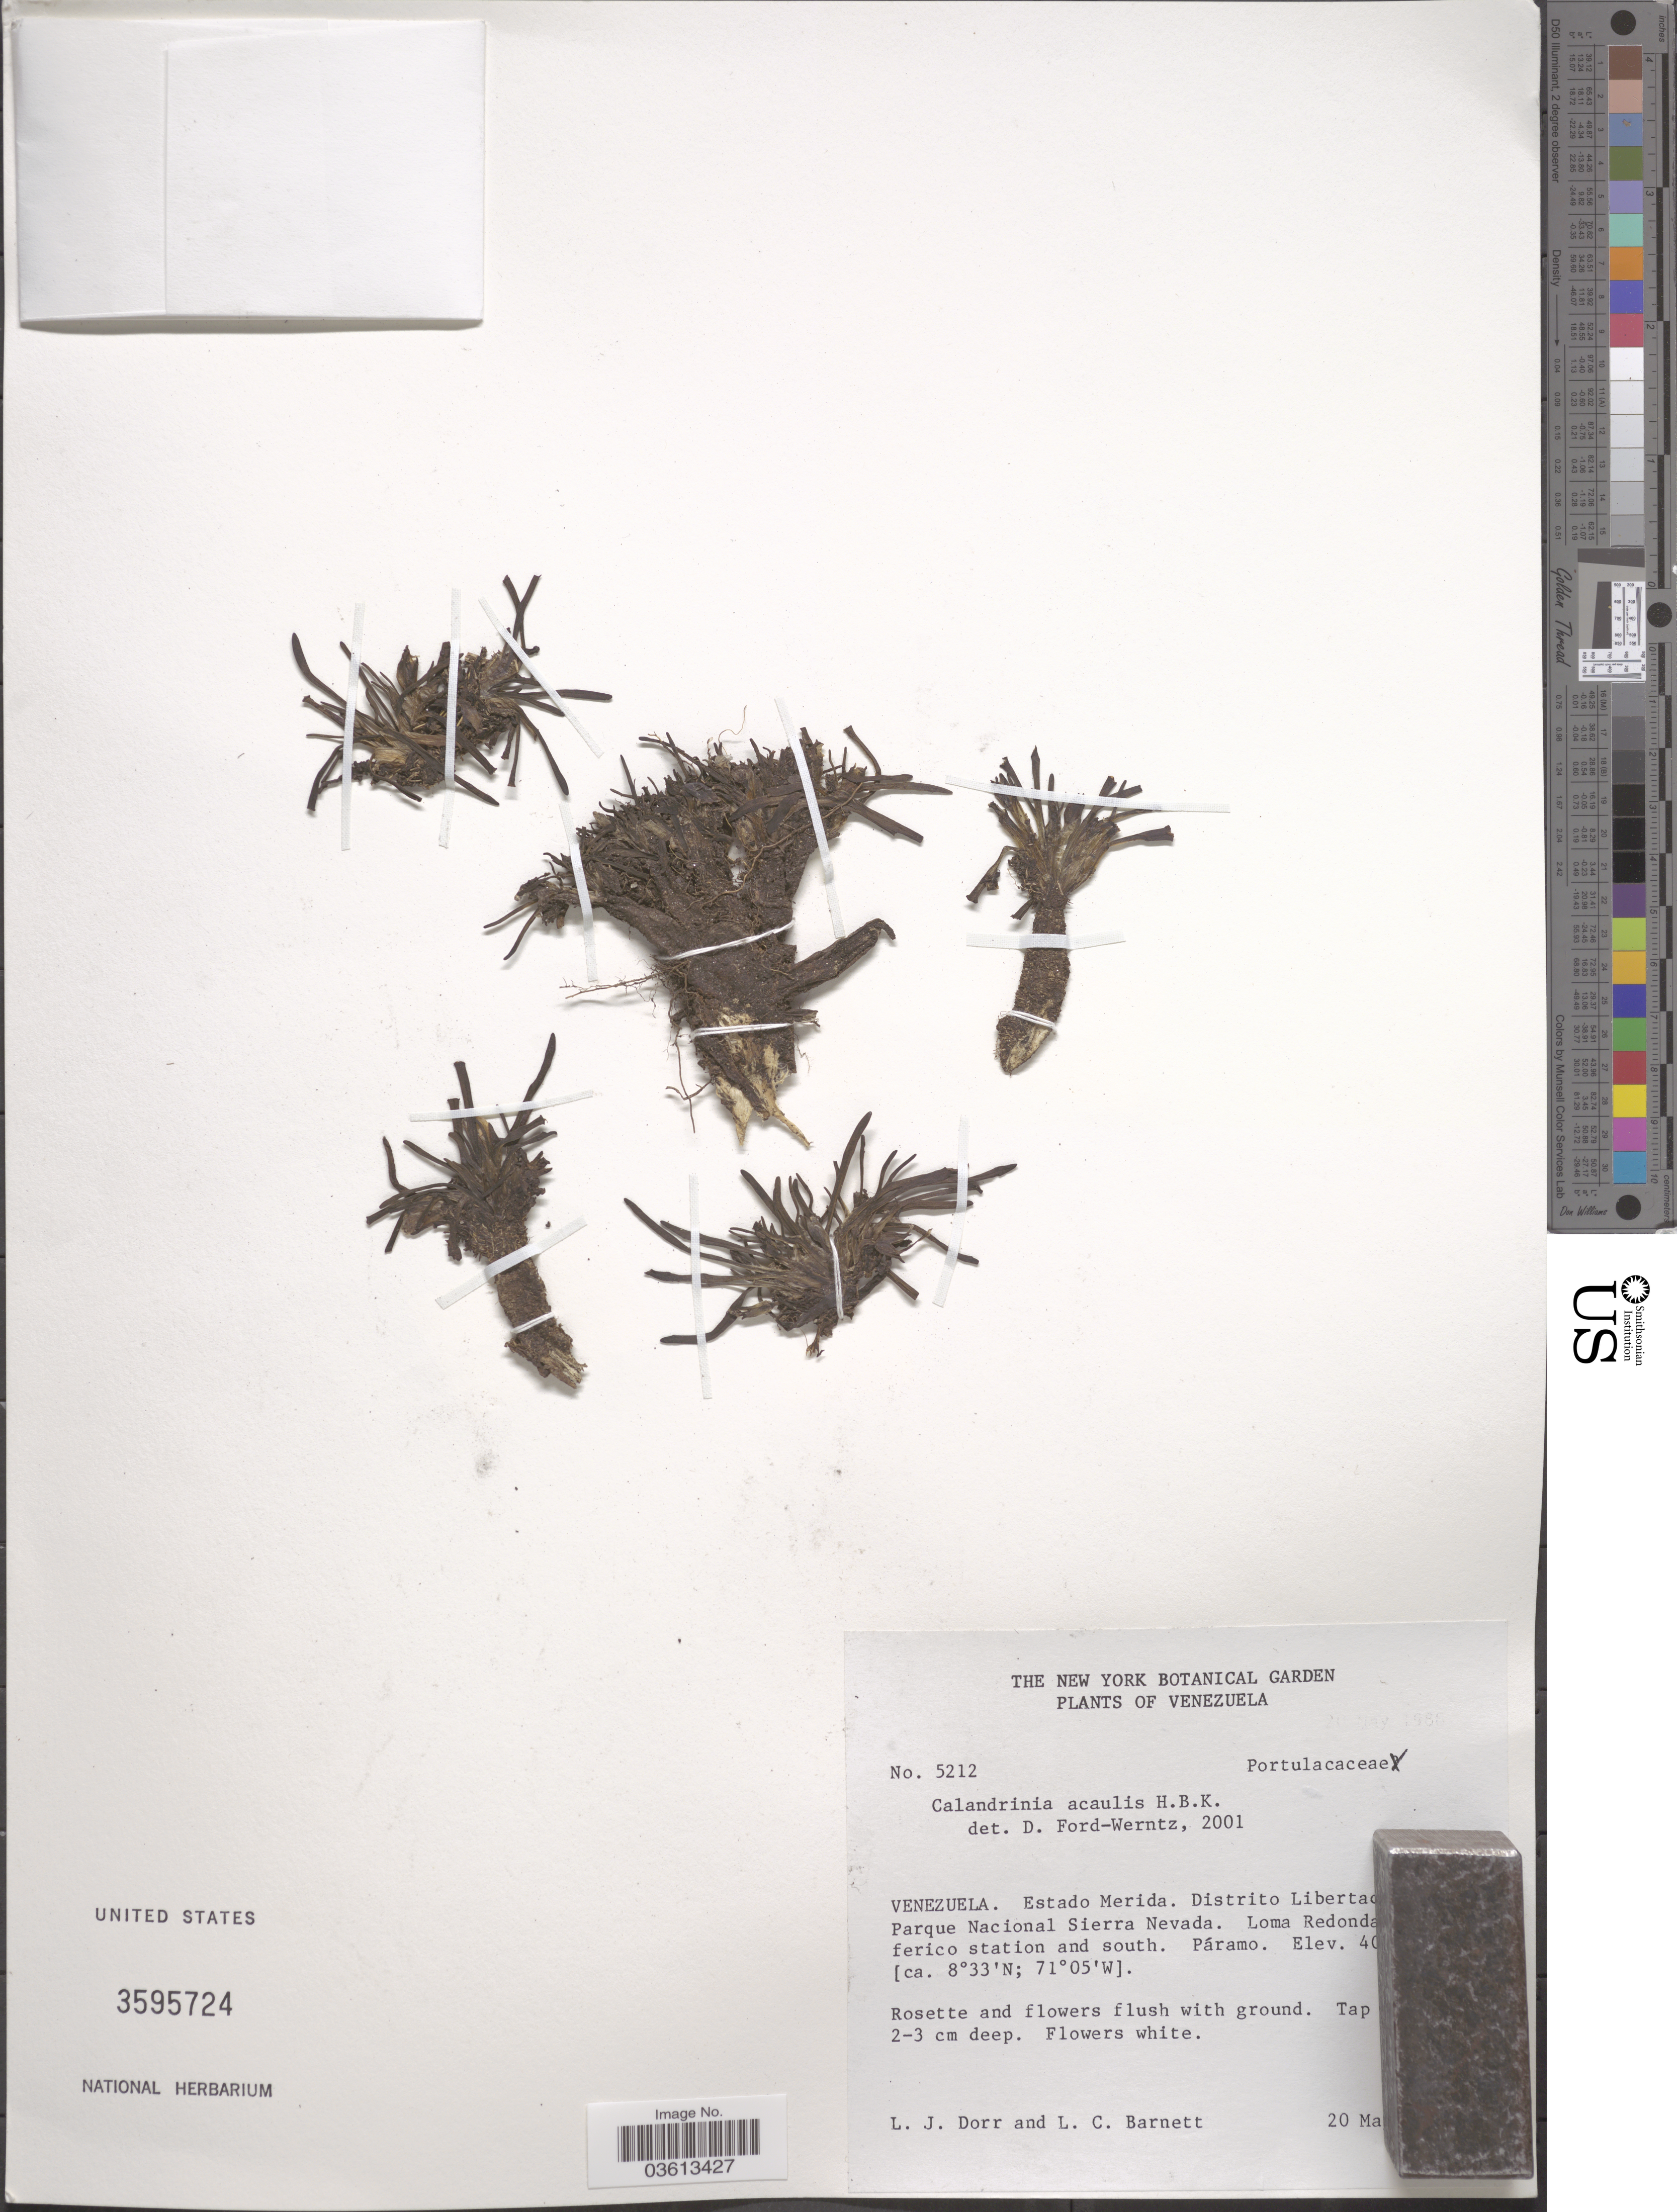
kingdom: Plantae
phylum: Tracheophyta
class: Magnoliopsida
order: Caryophyllales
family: Montiaceae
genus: Calandrinia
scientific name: Calandrinia acaulis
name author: Kunth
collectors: L. J. Dorr & L. C. Barnett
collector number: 5212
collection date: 1988-05-20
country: Venezuela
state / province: Mérida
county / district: Libertador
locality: Parque Nacional Sierra Nevada, Loma Redonda teleferico station and S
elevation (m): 400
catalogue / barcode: US 3595724